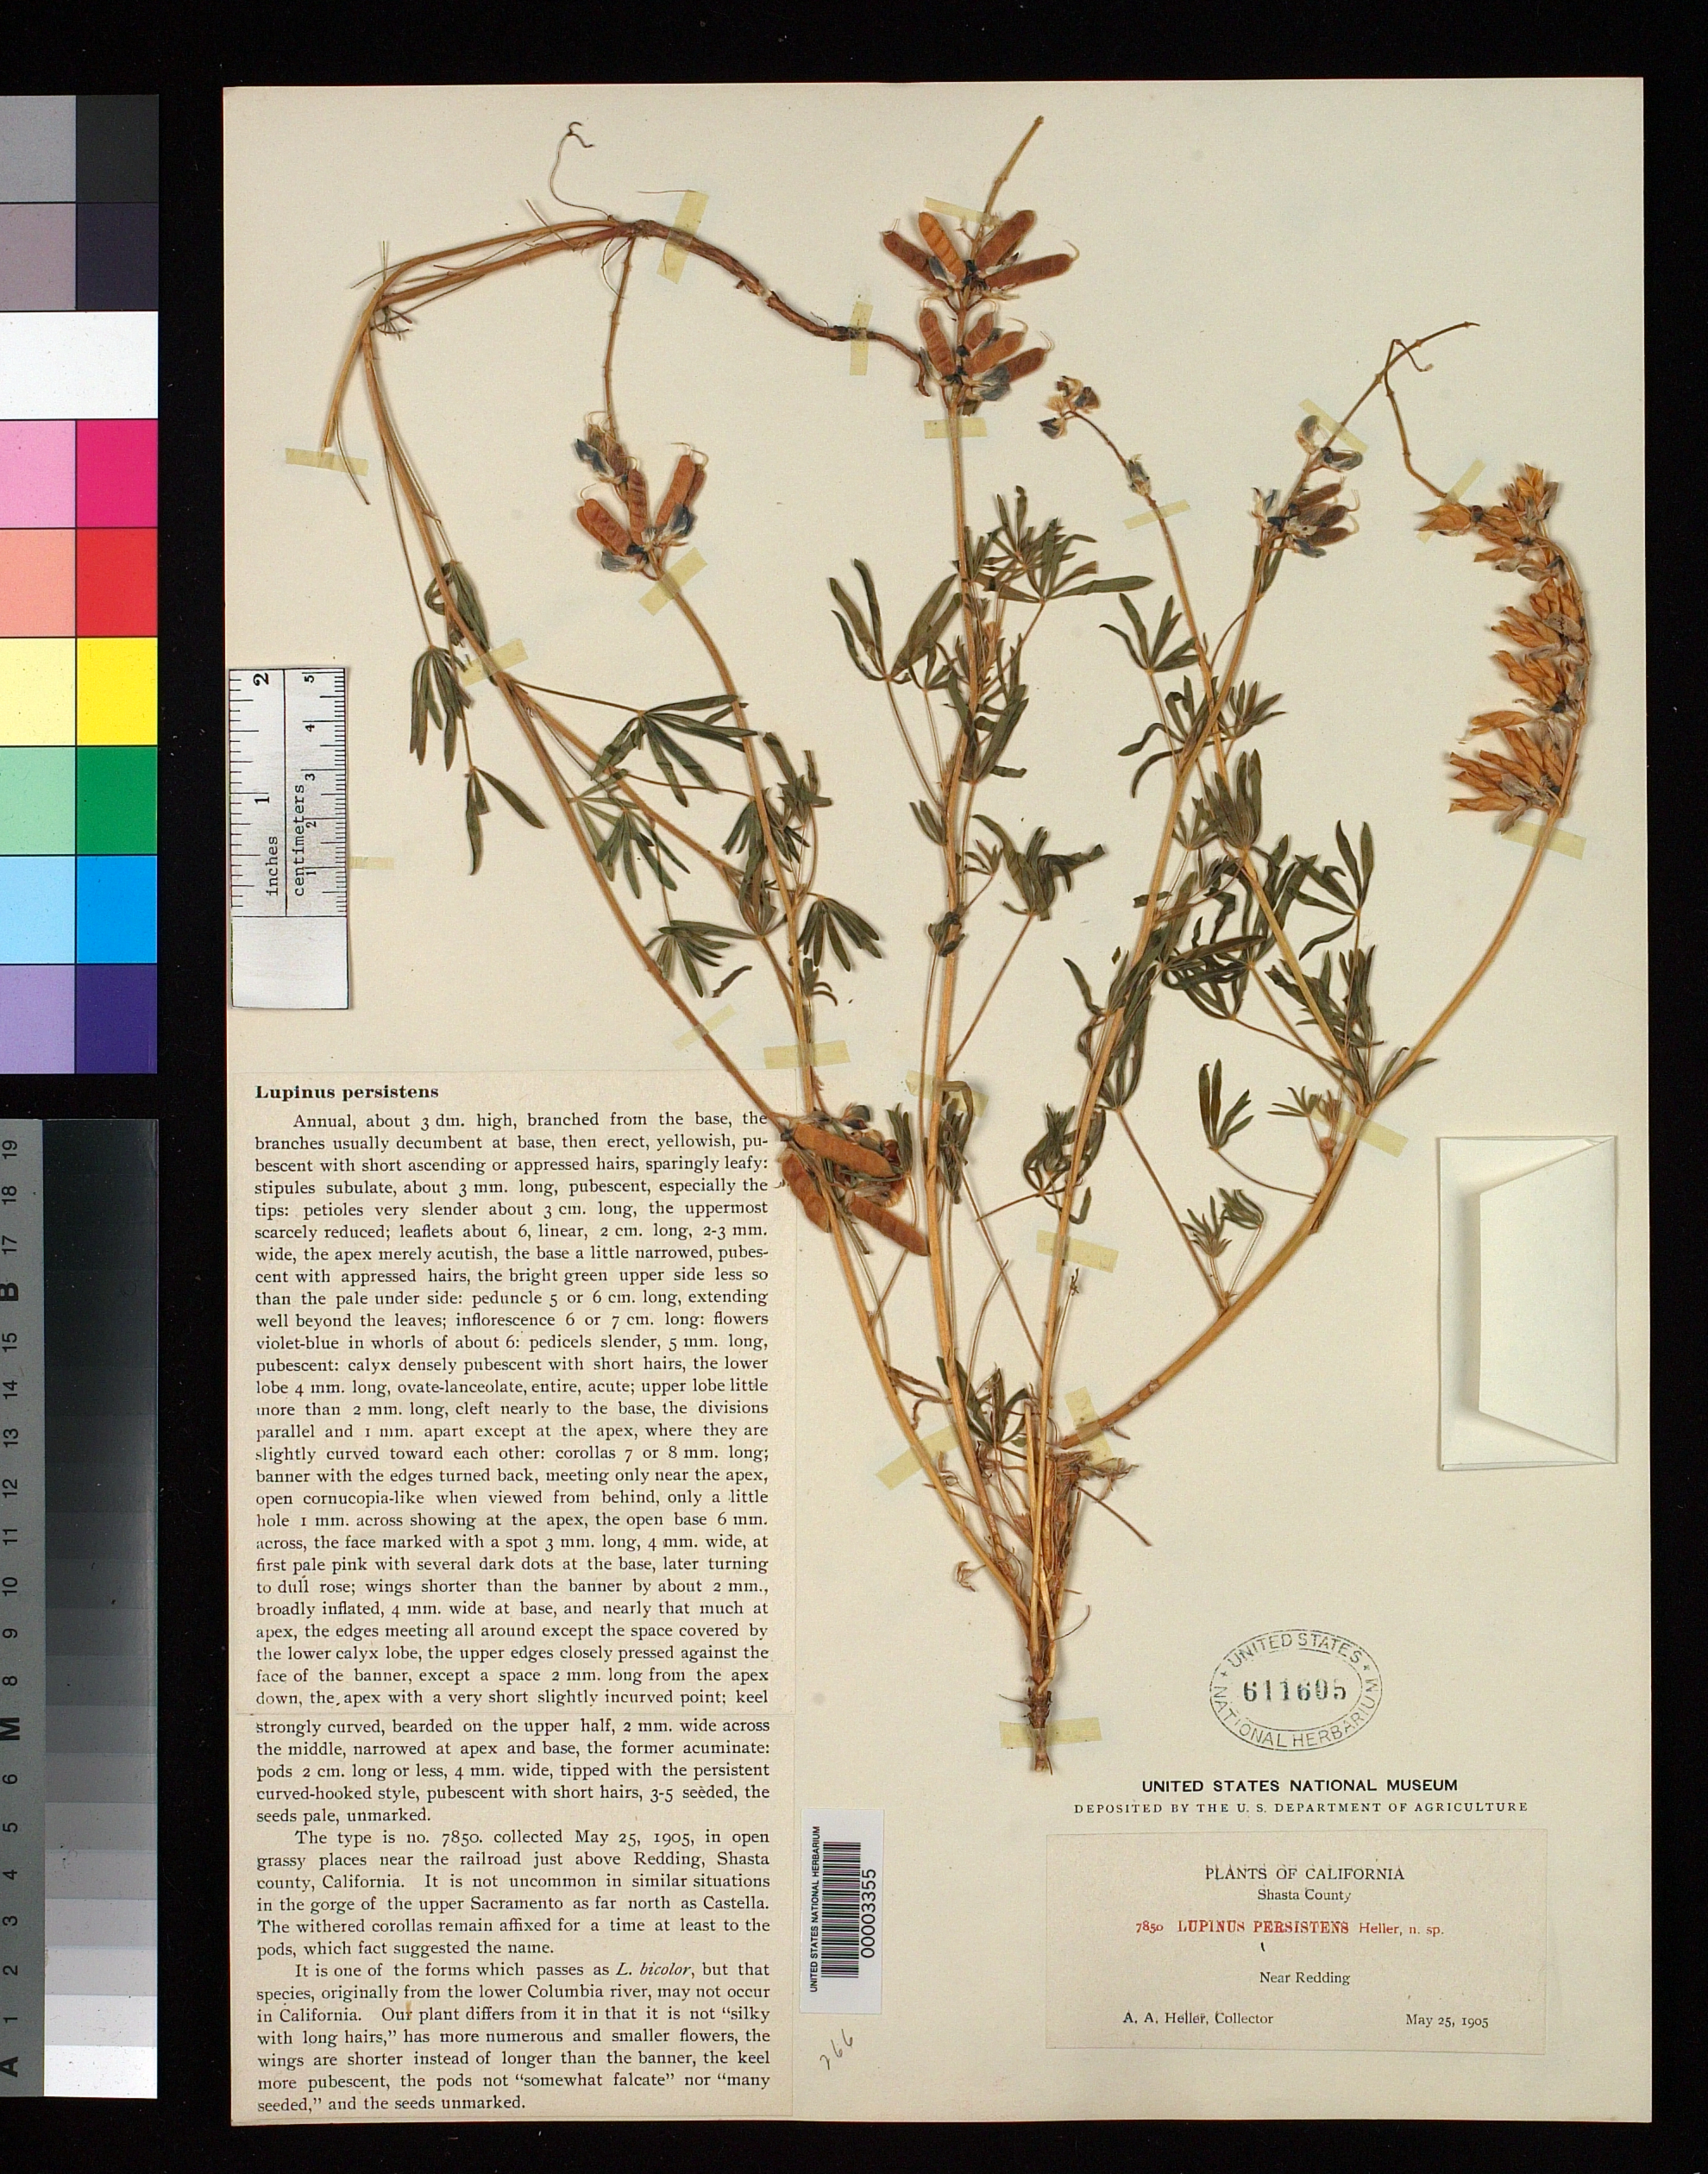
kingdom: Plantae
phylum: Tracheophyta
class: Magnoliopsida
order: Fabales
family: Fabaceae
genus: Lupinus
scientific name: Lupinus persistens A. Heller, nom. illeg. hom.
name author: A. Heller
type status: Isotype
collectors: A. A. Heller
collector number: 7850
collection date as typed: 25 May 1905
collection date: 1905-05-25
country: United States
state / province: California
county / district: Shasta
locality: Above Redding.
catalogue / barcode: US 611605